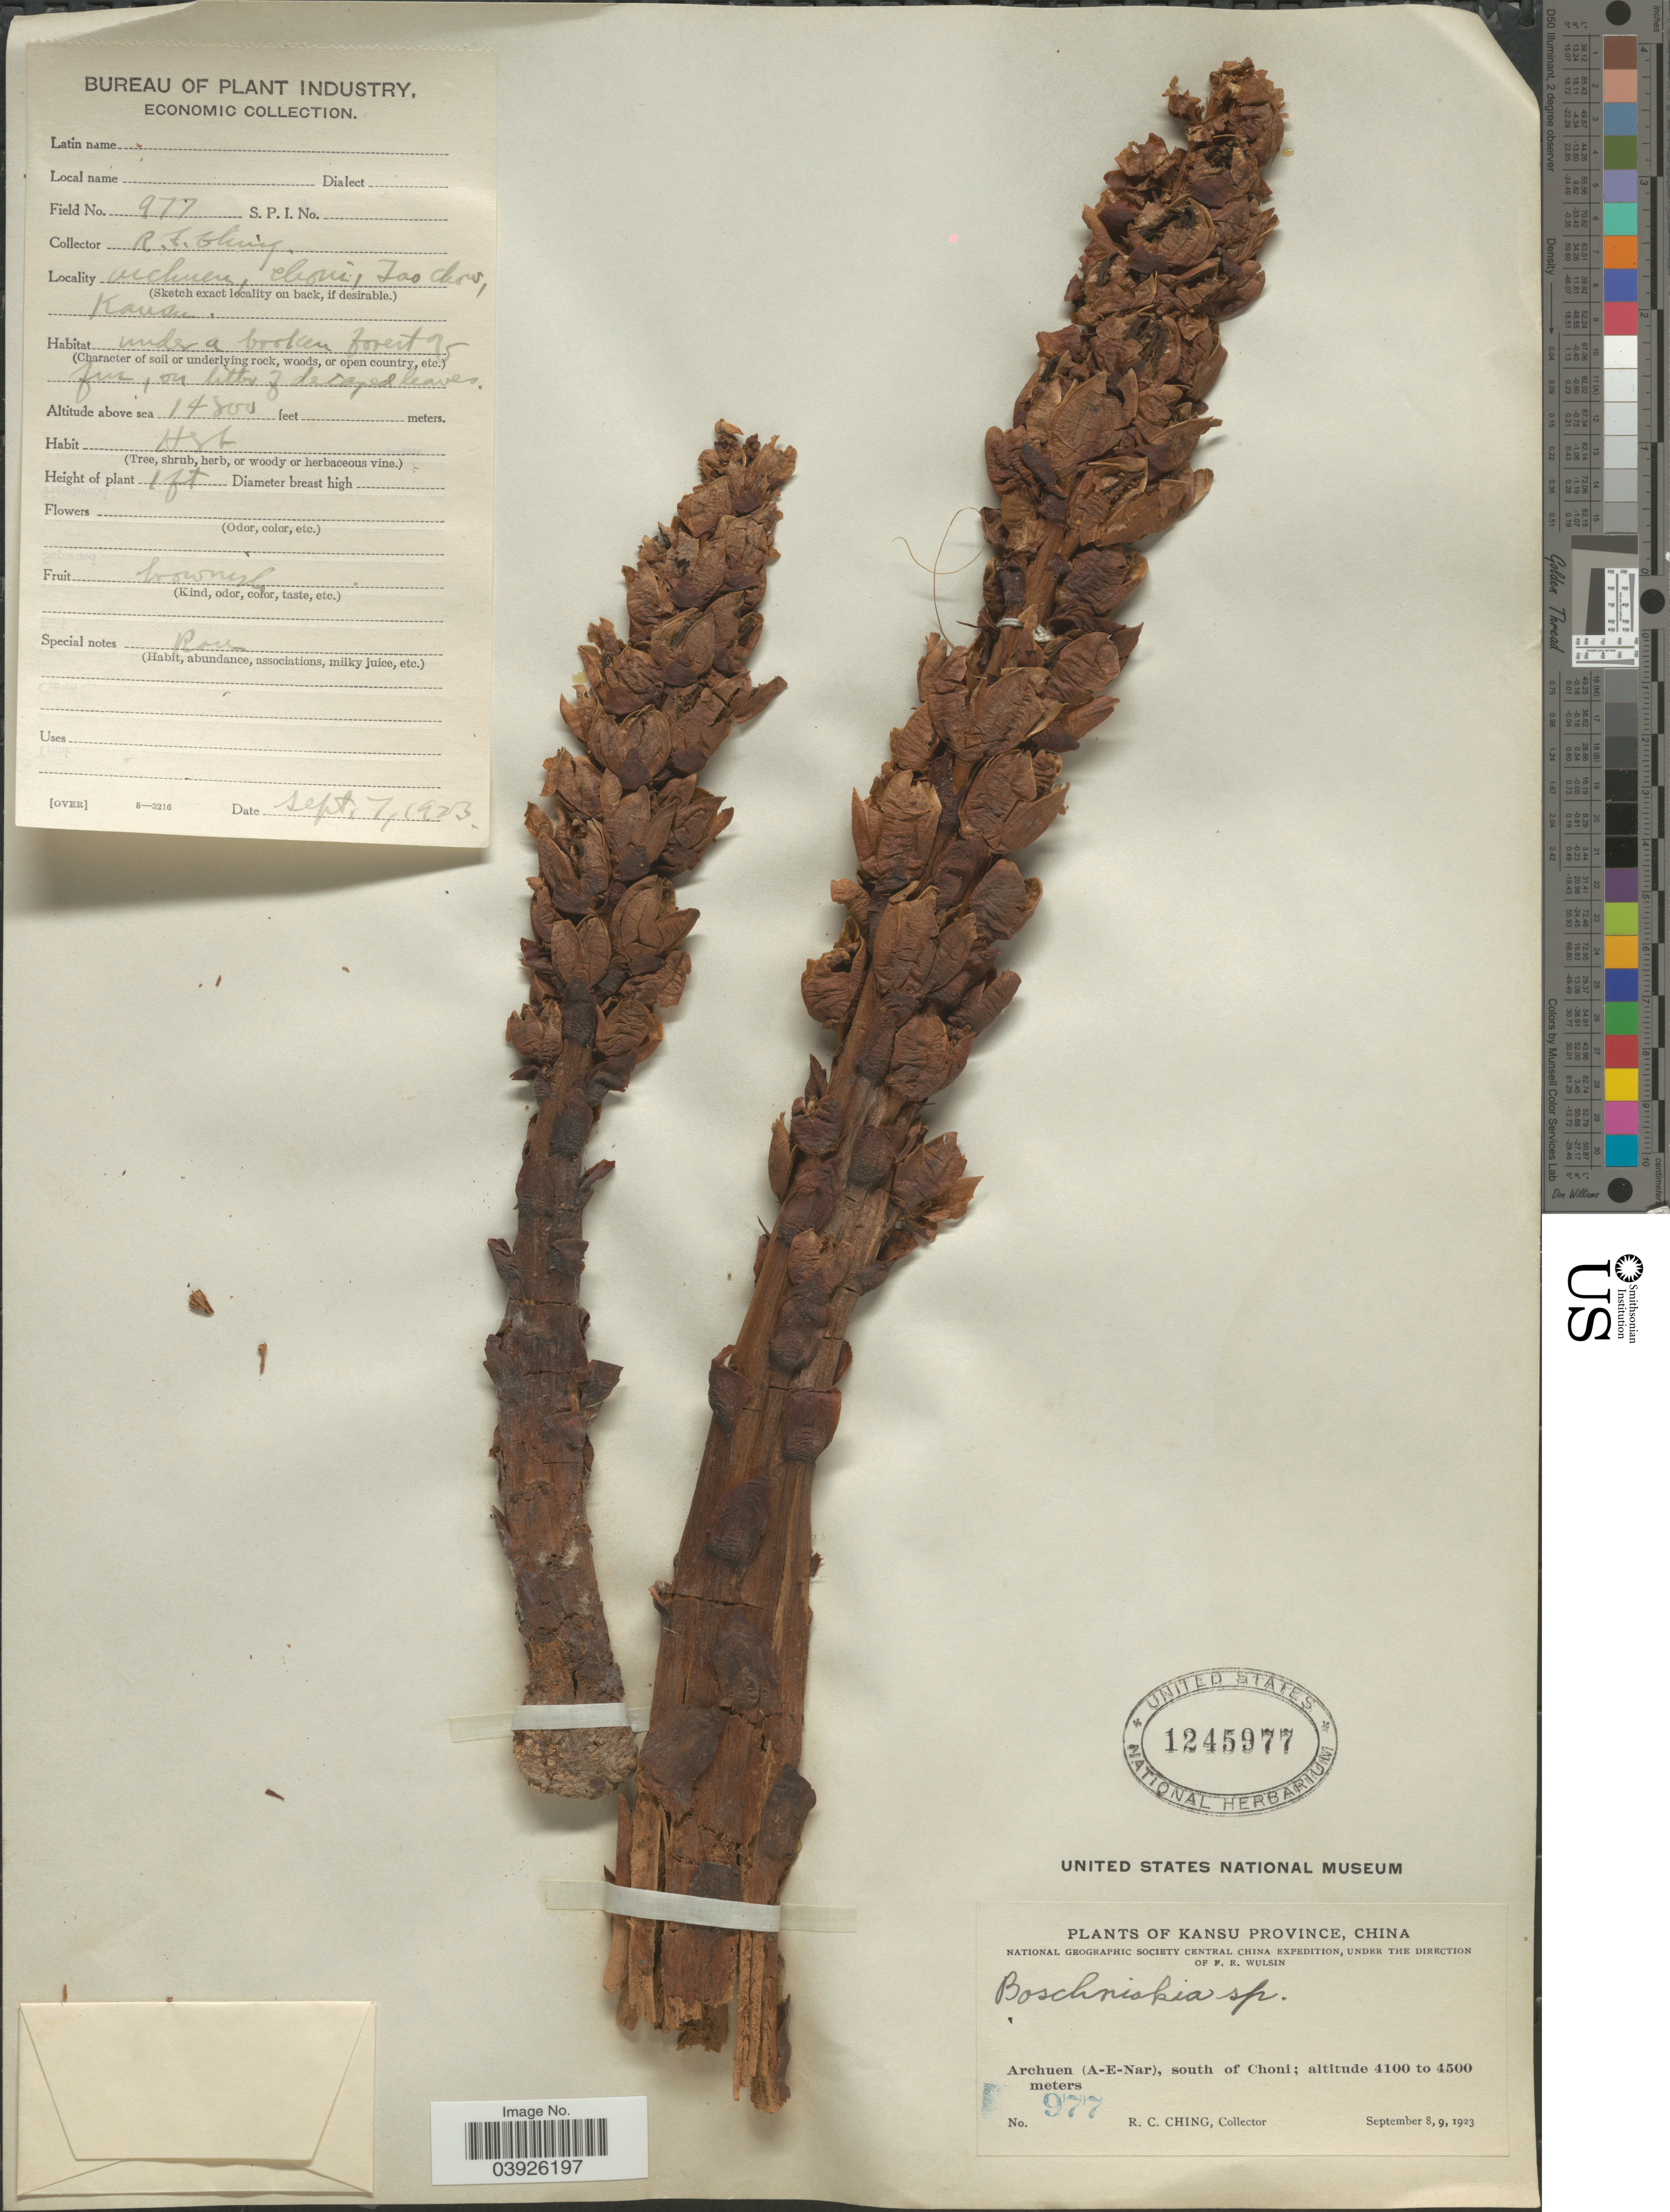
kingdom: Plantae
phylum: Tracheophyta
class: Magnoliopsida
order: Lamiales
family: Orobanchaceae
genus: Boschniakia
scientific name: Boschniakia sp.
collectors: R. C. Ching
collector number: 977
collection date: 1923-09-07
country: China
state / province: Gansu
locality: Kansu Province. Archuen (A-E-Nar), south of Choni, Too Chow.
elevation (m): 4511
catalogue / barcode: US 1245977